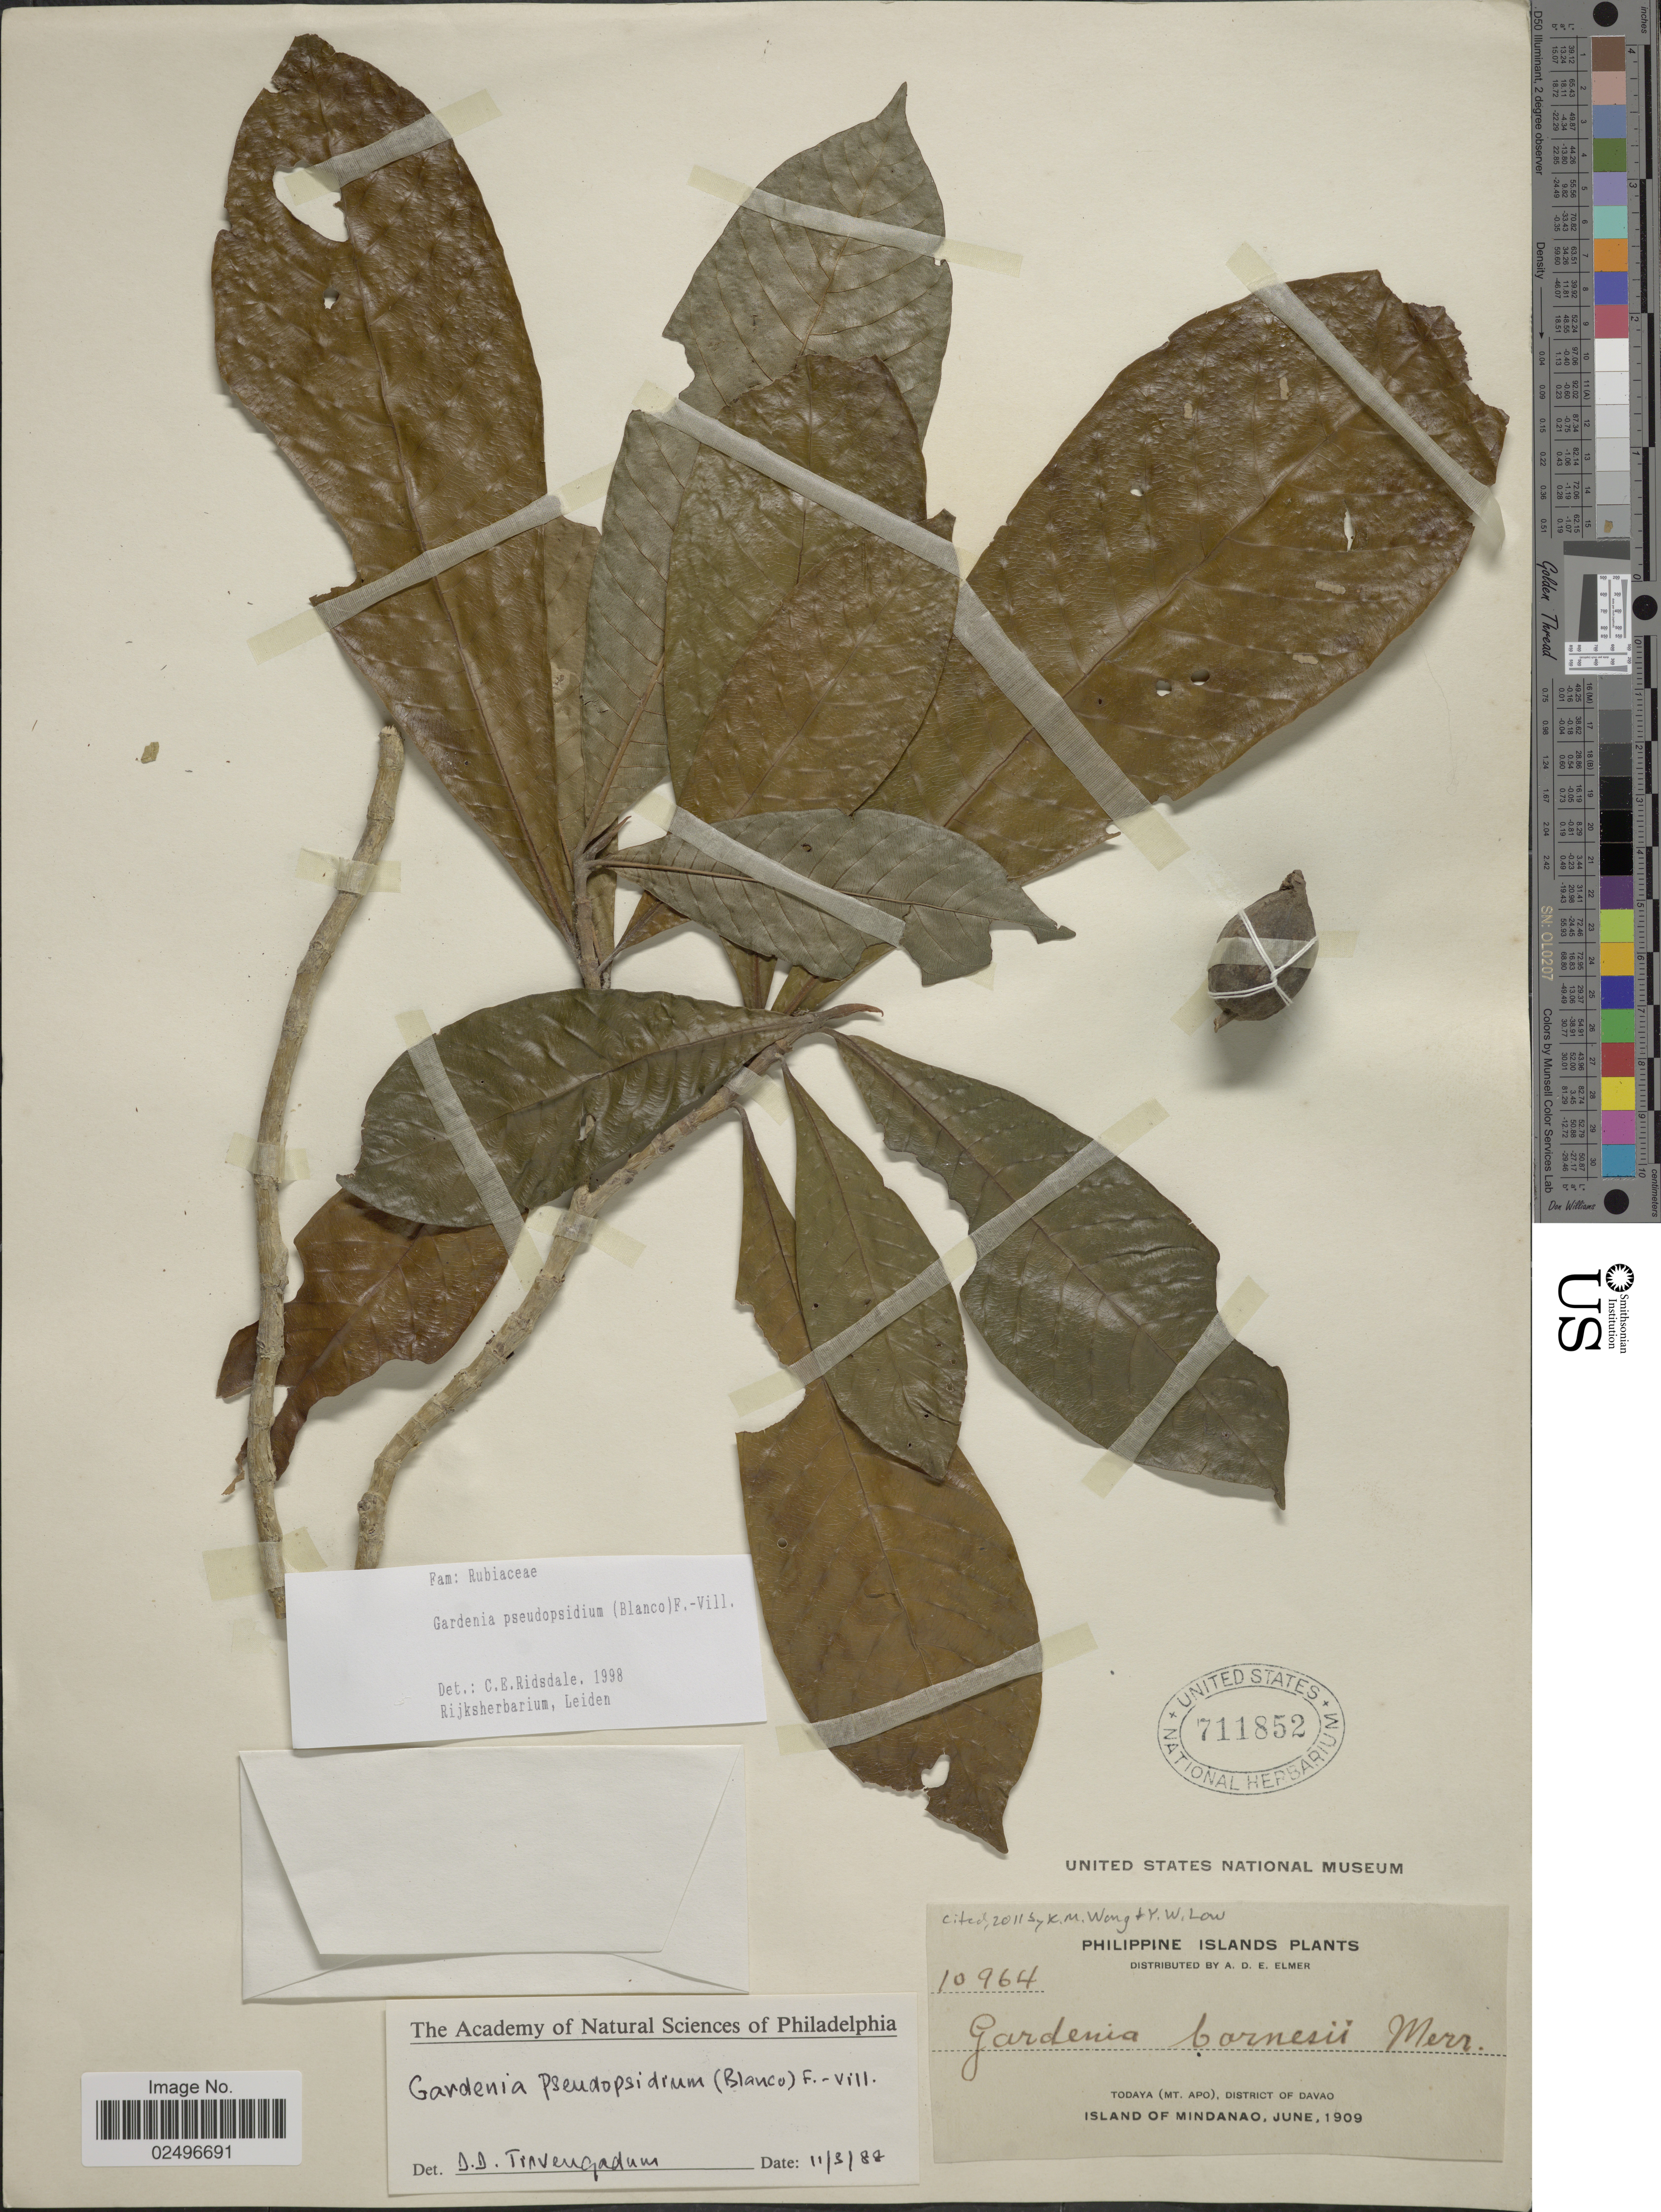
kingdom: Plantae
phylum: Tracheophyta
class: Magnoliopsida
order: Gentianales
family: Rubiaceae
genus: Gardenia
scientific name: Gardenia barnesii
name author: Merr.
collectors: A. D. E. Elmer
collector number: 10964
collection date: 1909-06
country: Philippines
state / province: Davao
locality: Todaya (Mt. Apo) Island of Mindanao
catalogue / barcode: US 711852